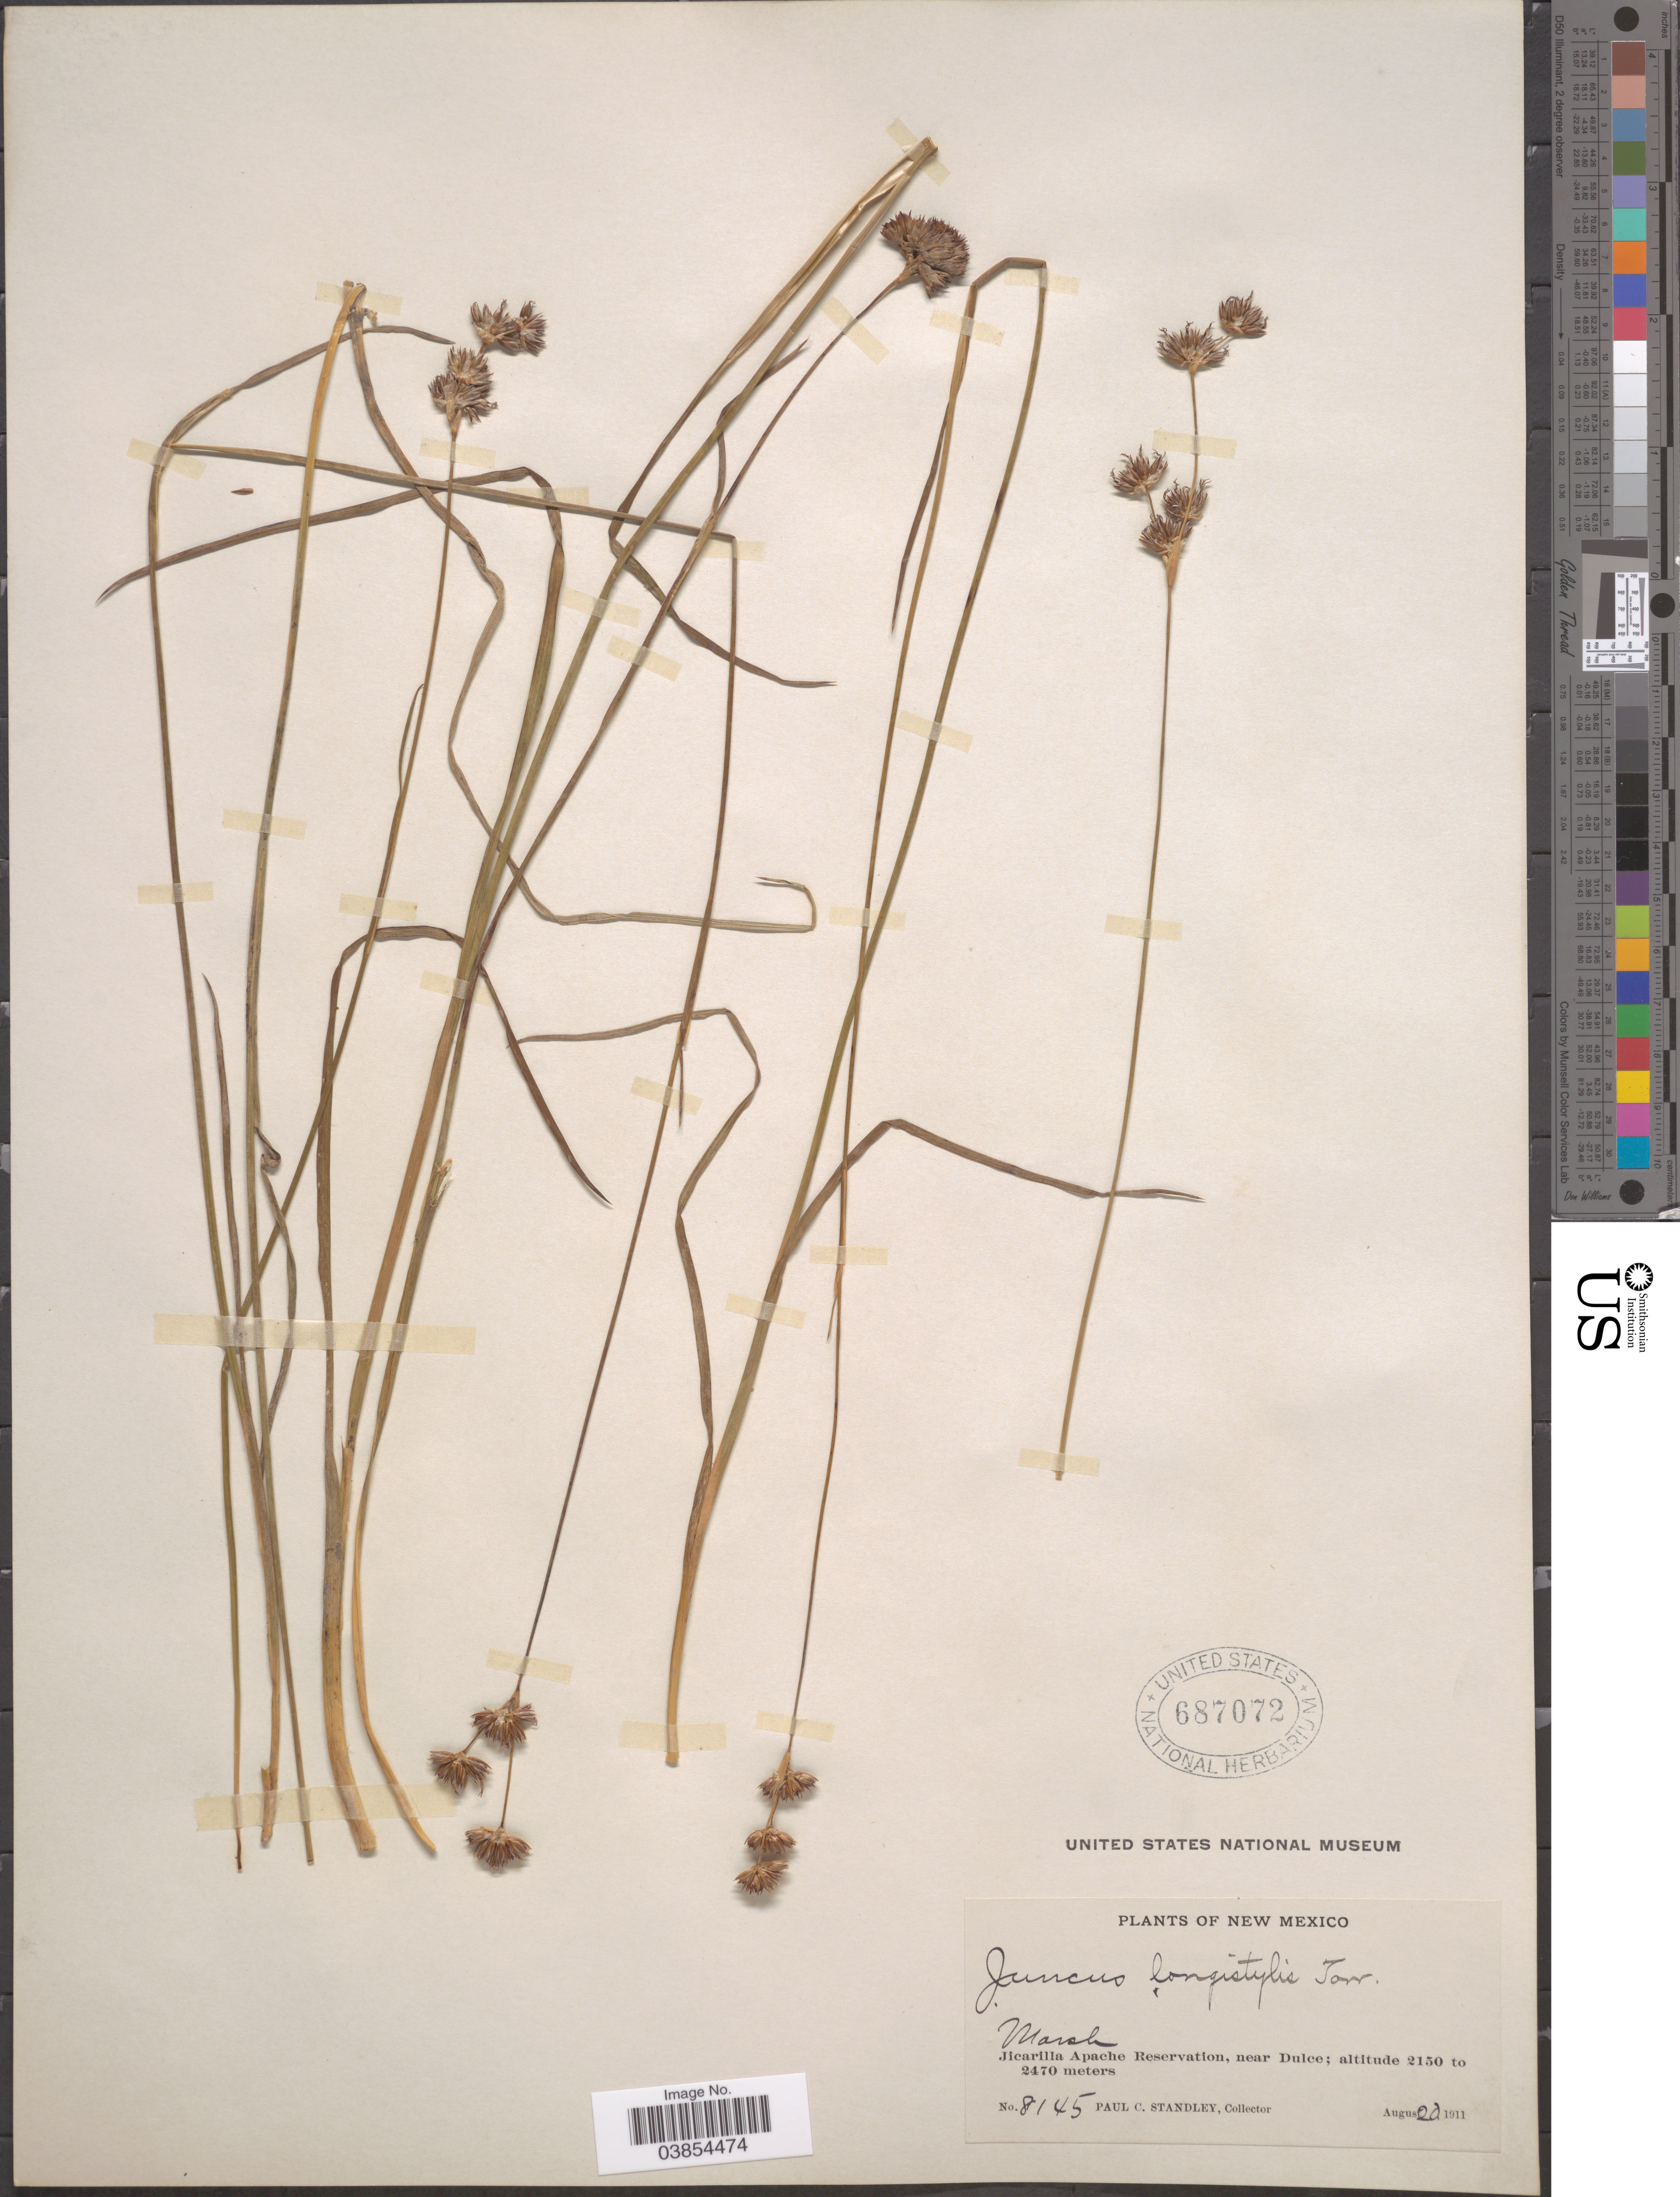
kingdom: Plantae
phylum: Tracheophyta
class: Liliopsida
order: Poales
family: Juncaceae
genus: Juncus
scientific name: Juncus longistylis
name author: Torr.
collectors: P. C. Standley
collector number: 8145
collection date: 1911-08-20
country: United States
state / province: New Mexico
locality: Jicarilla Apache Reservation, near Dulce.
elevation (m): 2150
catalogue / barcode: US 687072